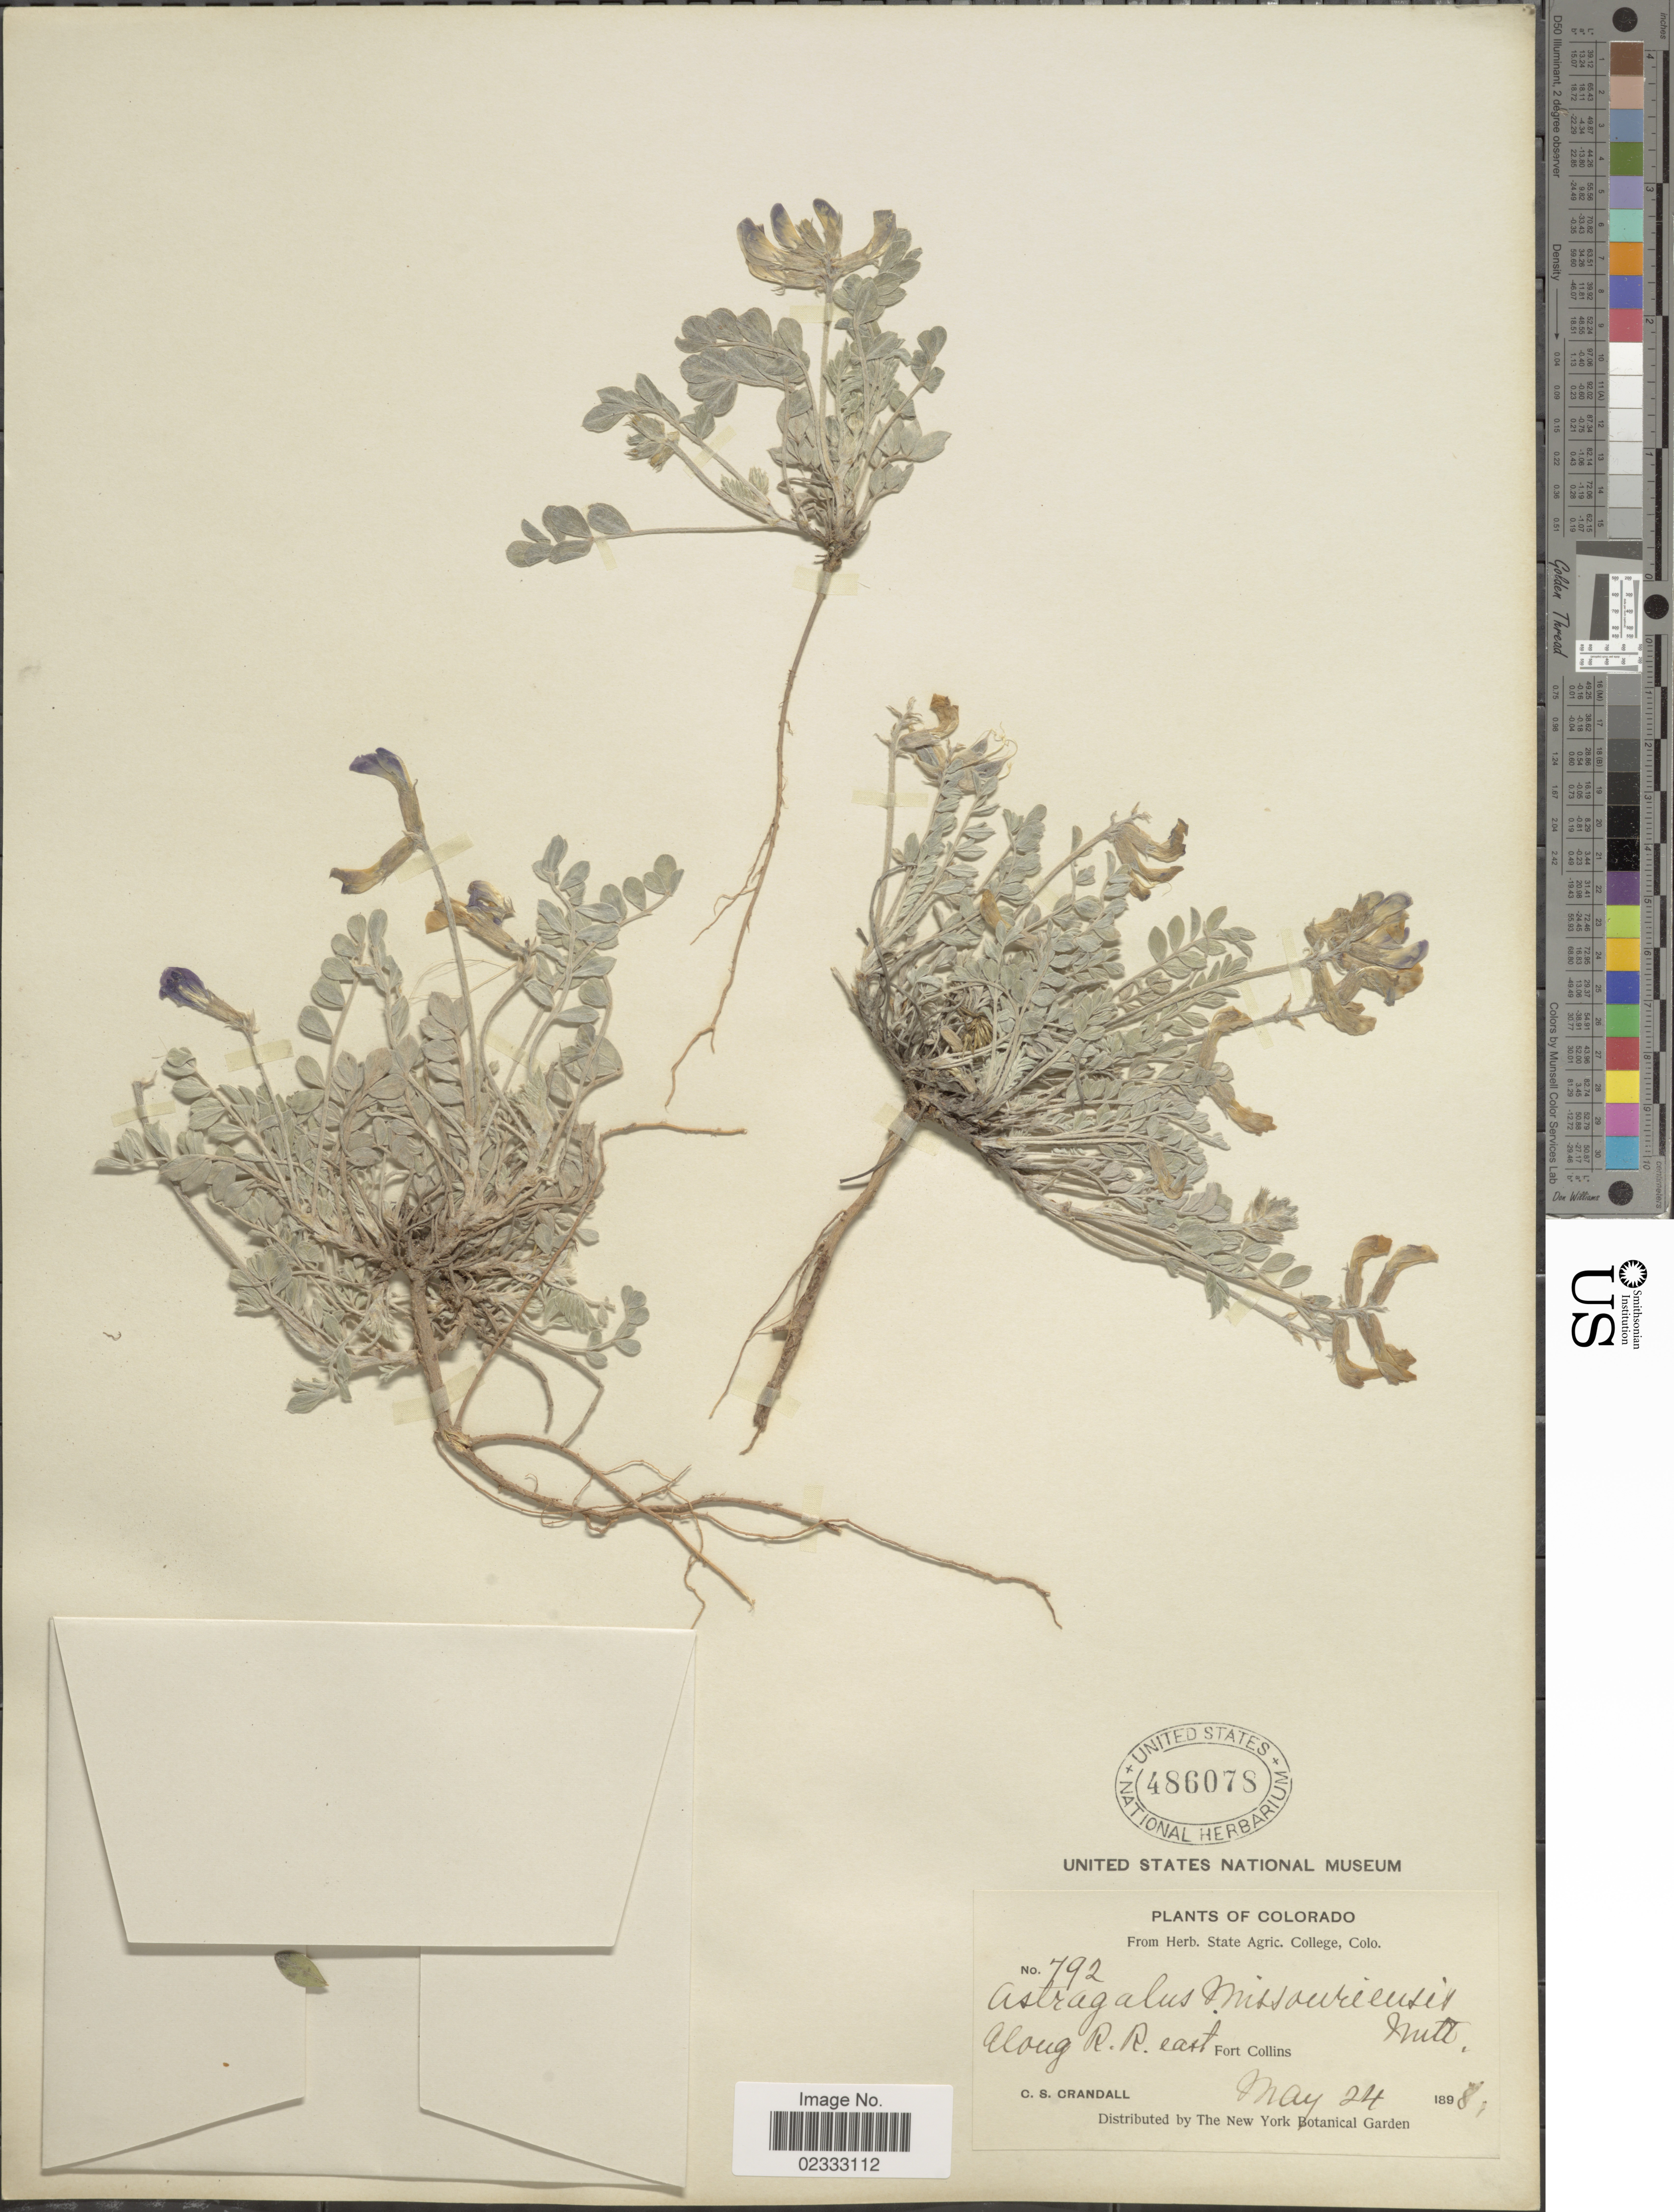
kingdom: Plantae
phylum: Tracheophyta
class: Magnoliopsida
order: Fabales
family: Fabaceae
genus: Astragalus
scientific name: Astragalus missouriensis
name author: Nutt.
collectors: C. Crandall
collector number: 792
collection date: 1898-05-24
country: United States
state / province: Colorado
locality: Colorado, Along R. R. east Fort Collis.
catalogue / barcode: US 486078